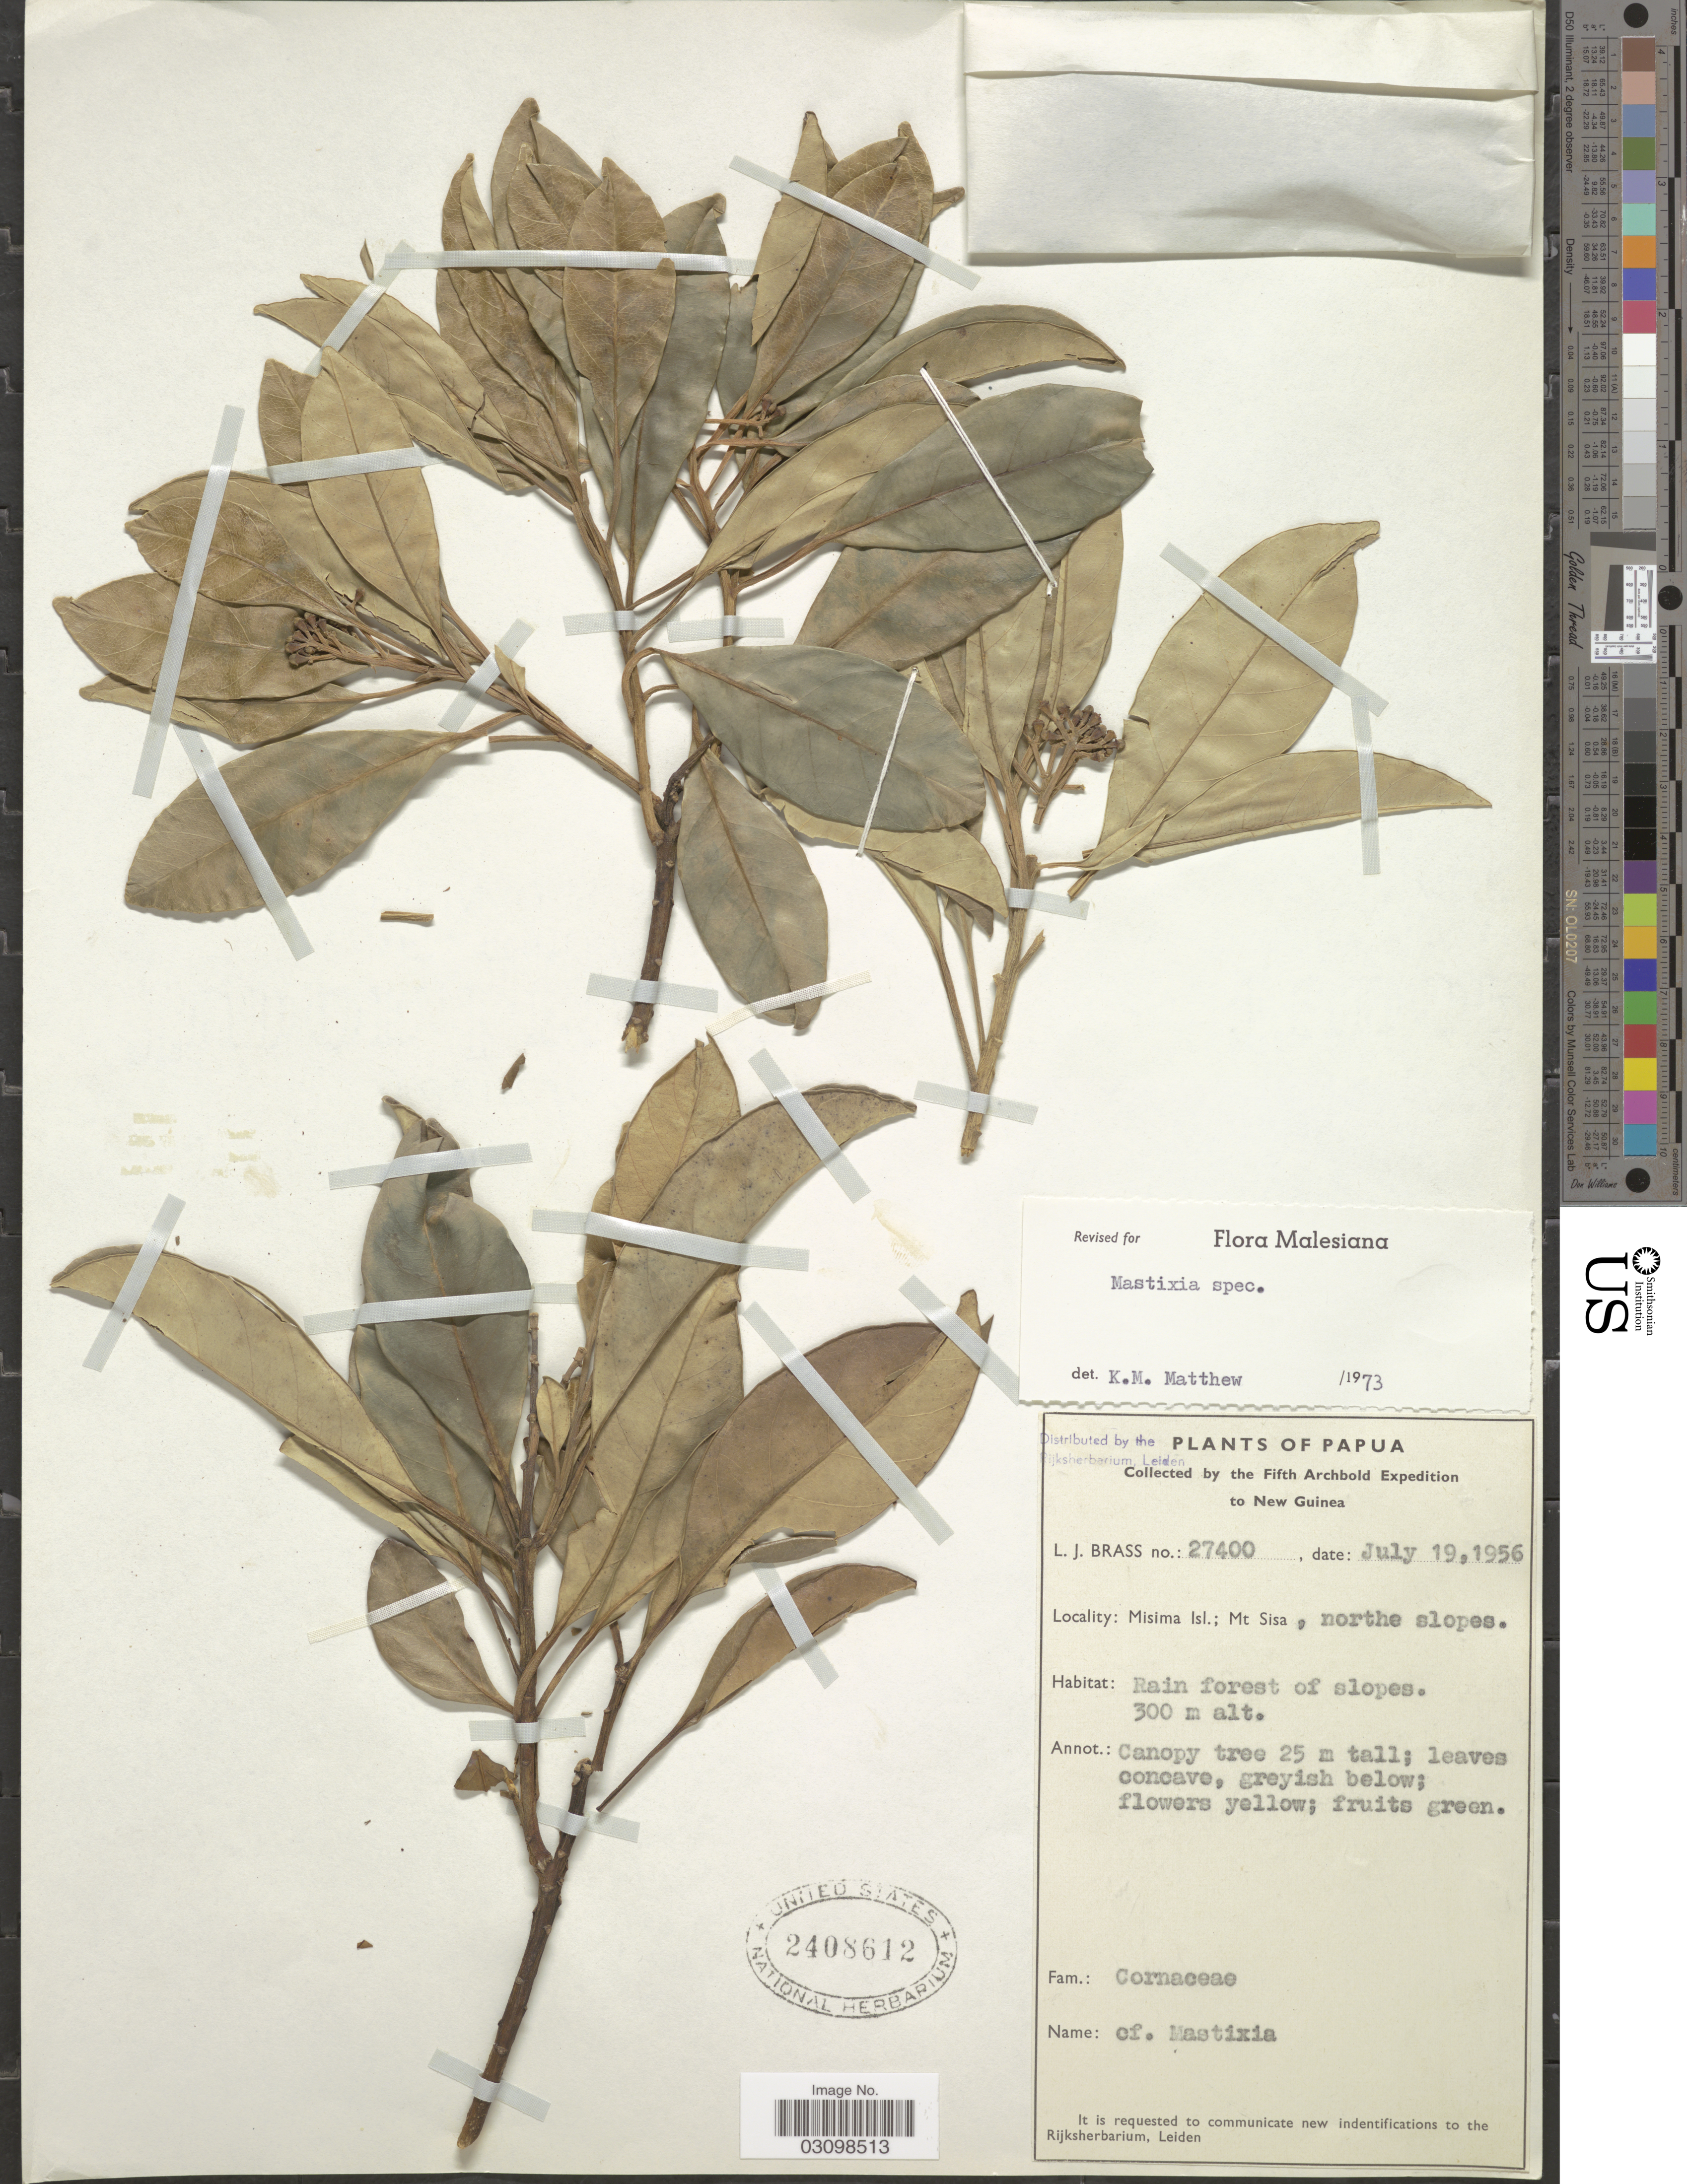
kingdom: Plantae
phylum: Tracheophyta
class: Magnoliopsida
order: Cornales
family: Nyssaceae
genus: Mastixia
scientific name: Mastixia sp.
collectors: L. J. Brass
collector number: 27400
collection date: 1956-07-19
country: Papua New Guinea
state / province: Milne Bay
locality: New Guinea, Misima Isl.; Mt Sida, northe slopes.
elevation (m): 300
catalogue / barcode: US 2408612